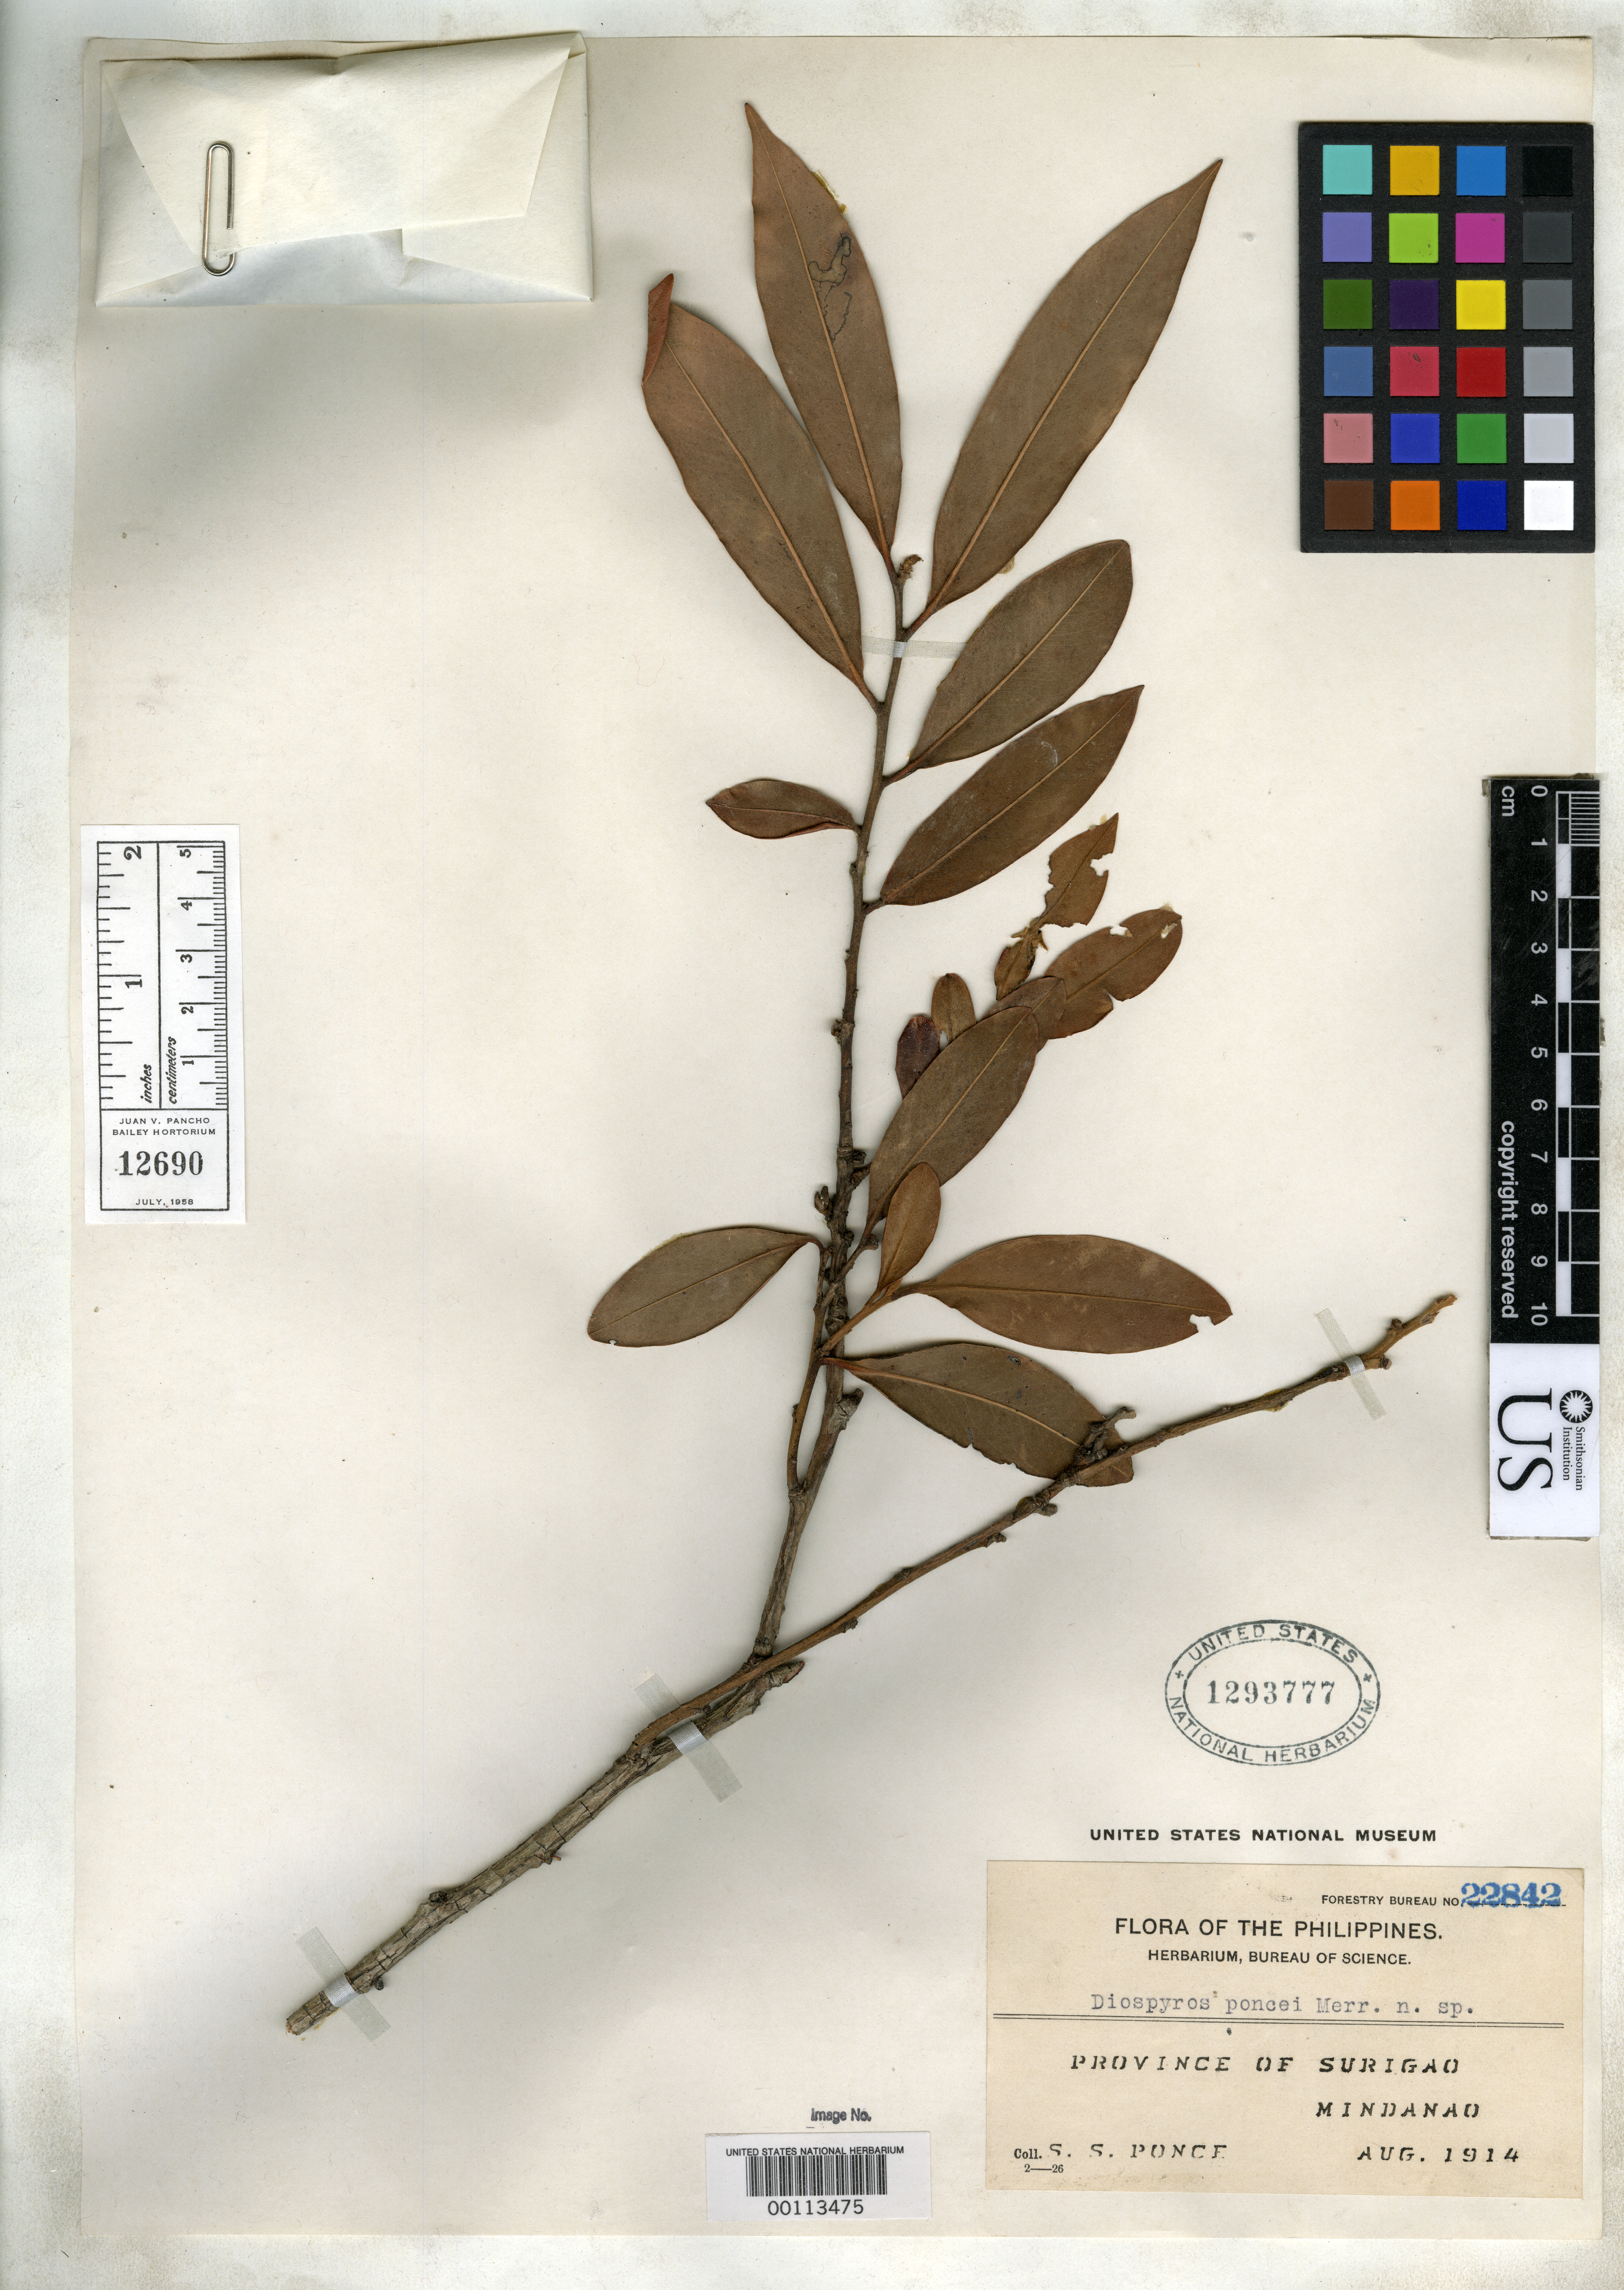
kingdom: Plantae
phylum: Tracheophyta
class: Magnoliopsida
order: Ericales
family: Ebenaceae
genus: Diospyros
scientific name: Diospyros poncei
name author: Merr.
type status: Isotype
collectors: S. Ponce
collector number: Bur. Sci. 22842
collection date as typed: Aug 1914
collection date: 1914-08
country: Philippines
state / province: Caraga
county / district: Surigao del Norte / Surigao del Sur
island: Mindanao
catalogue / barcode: US 1293777